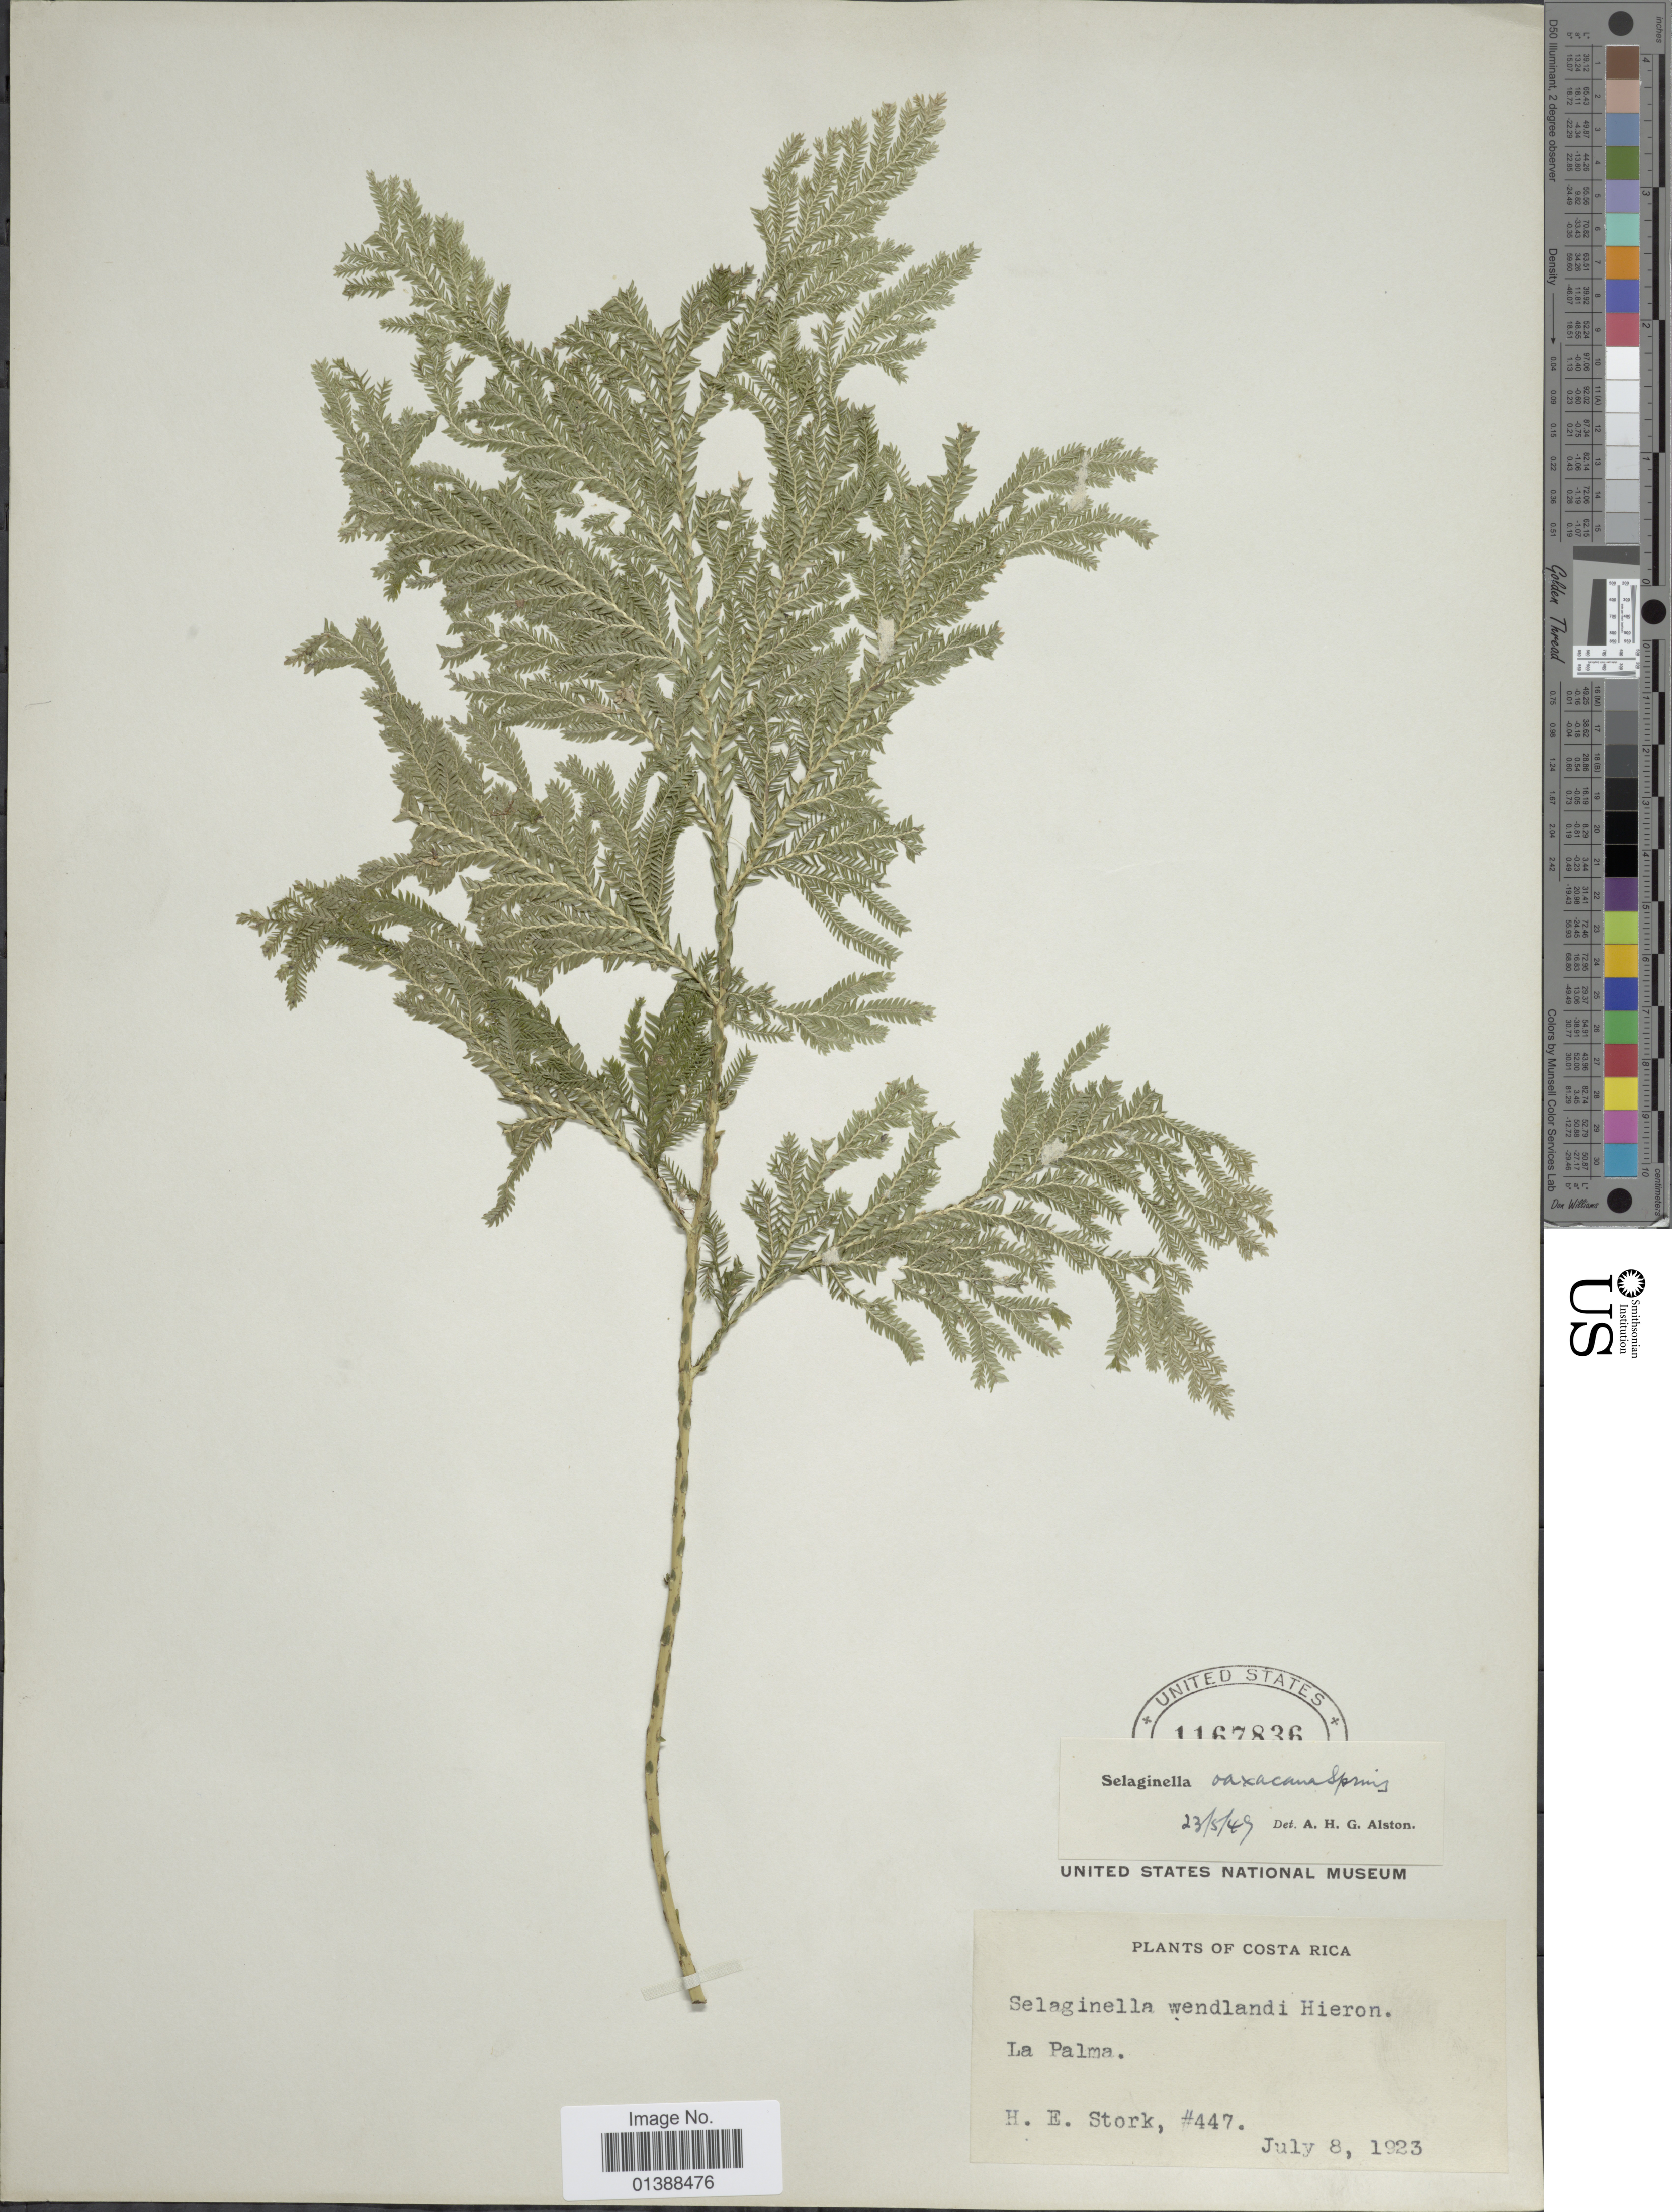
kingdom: Plantae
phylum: Tracheophyta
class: Lycopodiopsida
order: Selaginellales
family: Selaginellaceae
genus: Selaginella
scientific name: Selaginella oaxacana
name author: Spring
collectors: H. E. Stork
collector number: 447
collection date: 1923-07-08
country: Costa Rica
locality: La Palma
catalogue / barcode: US 1167836